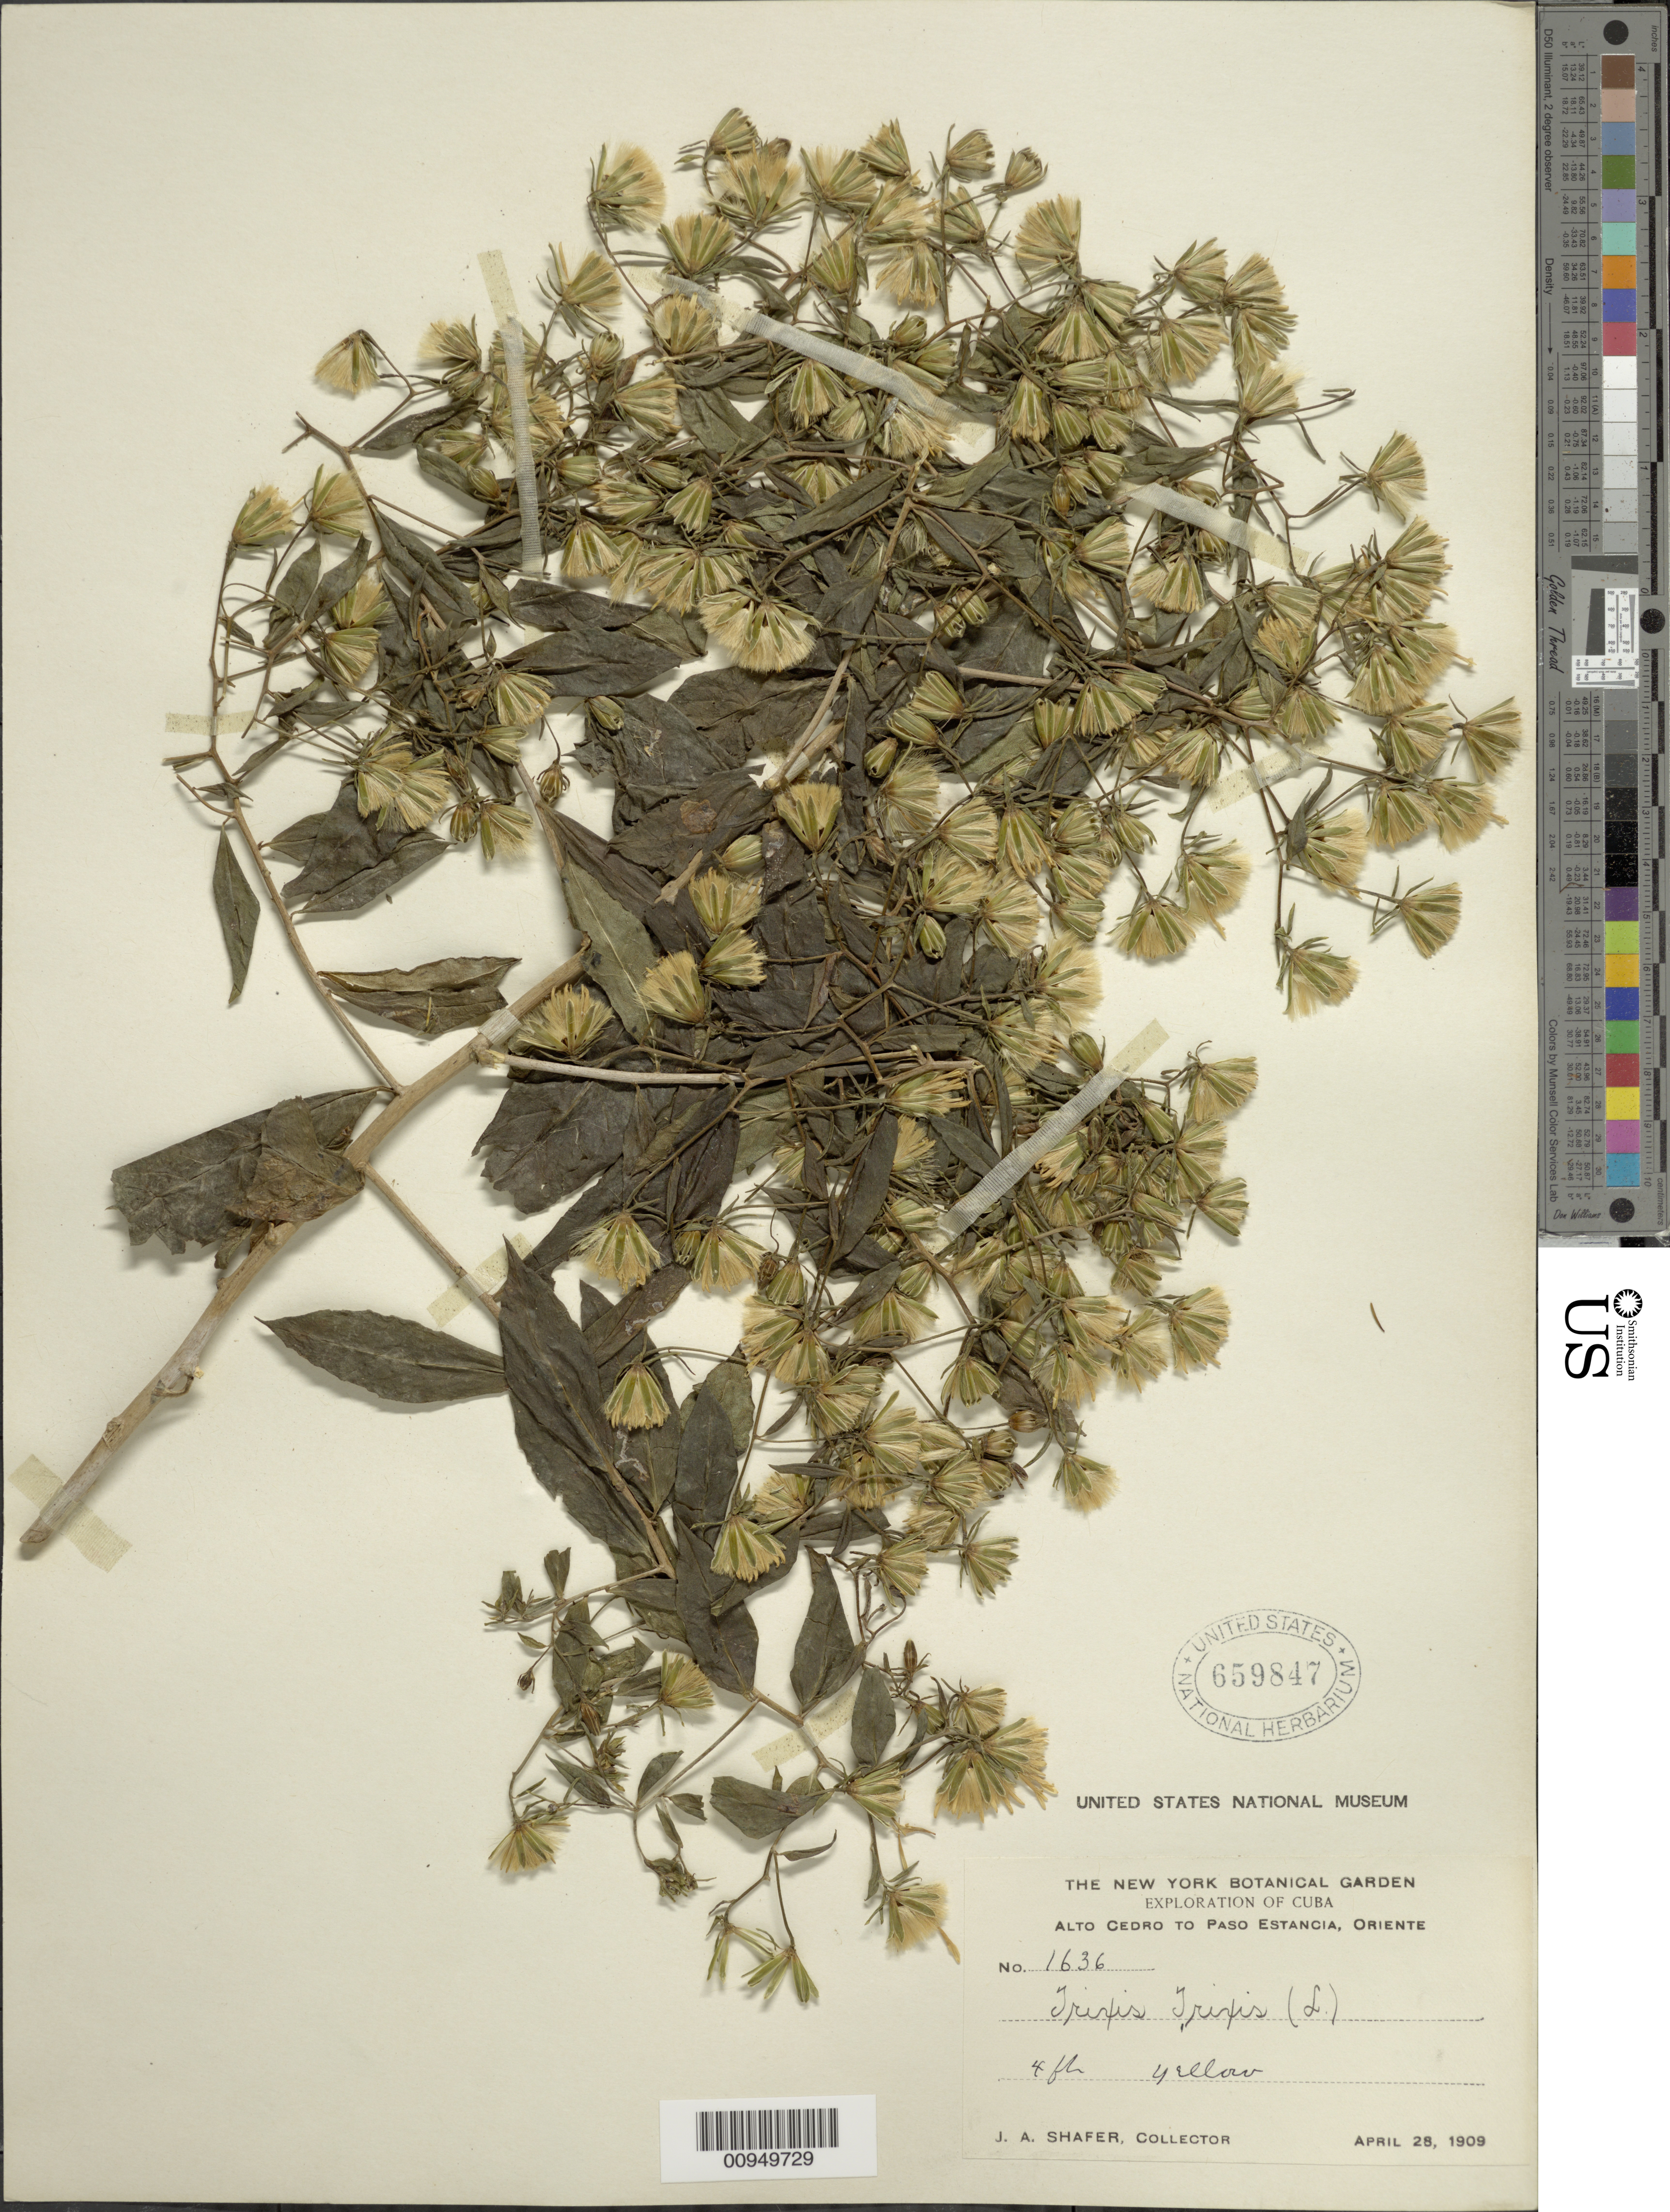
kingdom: Plantae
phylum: Tracheophyta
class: Magnoliopsida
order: Asterales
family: Asteraceae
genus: Trixis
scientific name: Trixis inula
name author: Crantz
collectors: J. A. Shafer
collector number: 1636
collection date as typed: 28 Apr 1909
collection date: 1909-04-28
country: Cuba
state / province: Granma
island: Cuba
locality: Alto Cedro to Paso Estancia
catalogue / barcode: US 659847